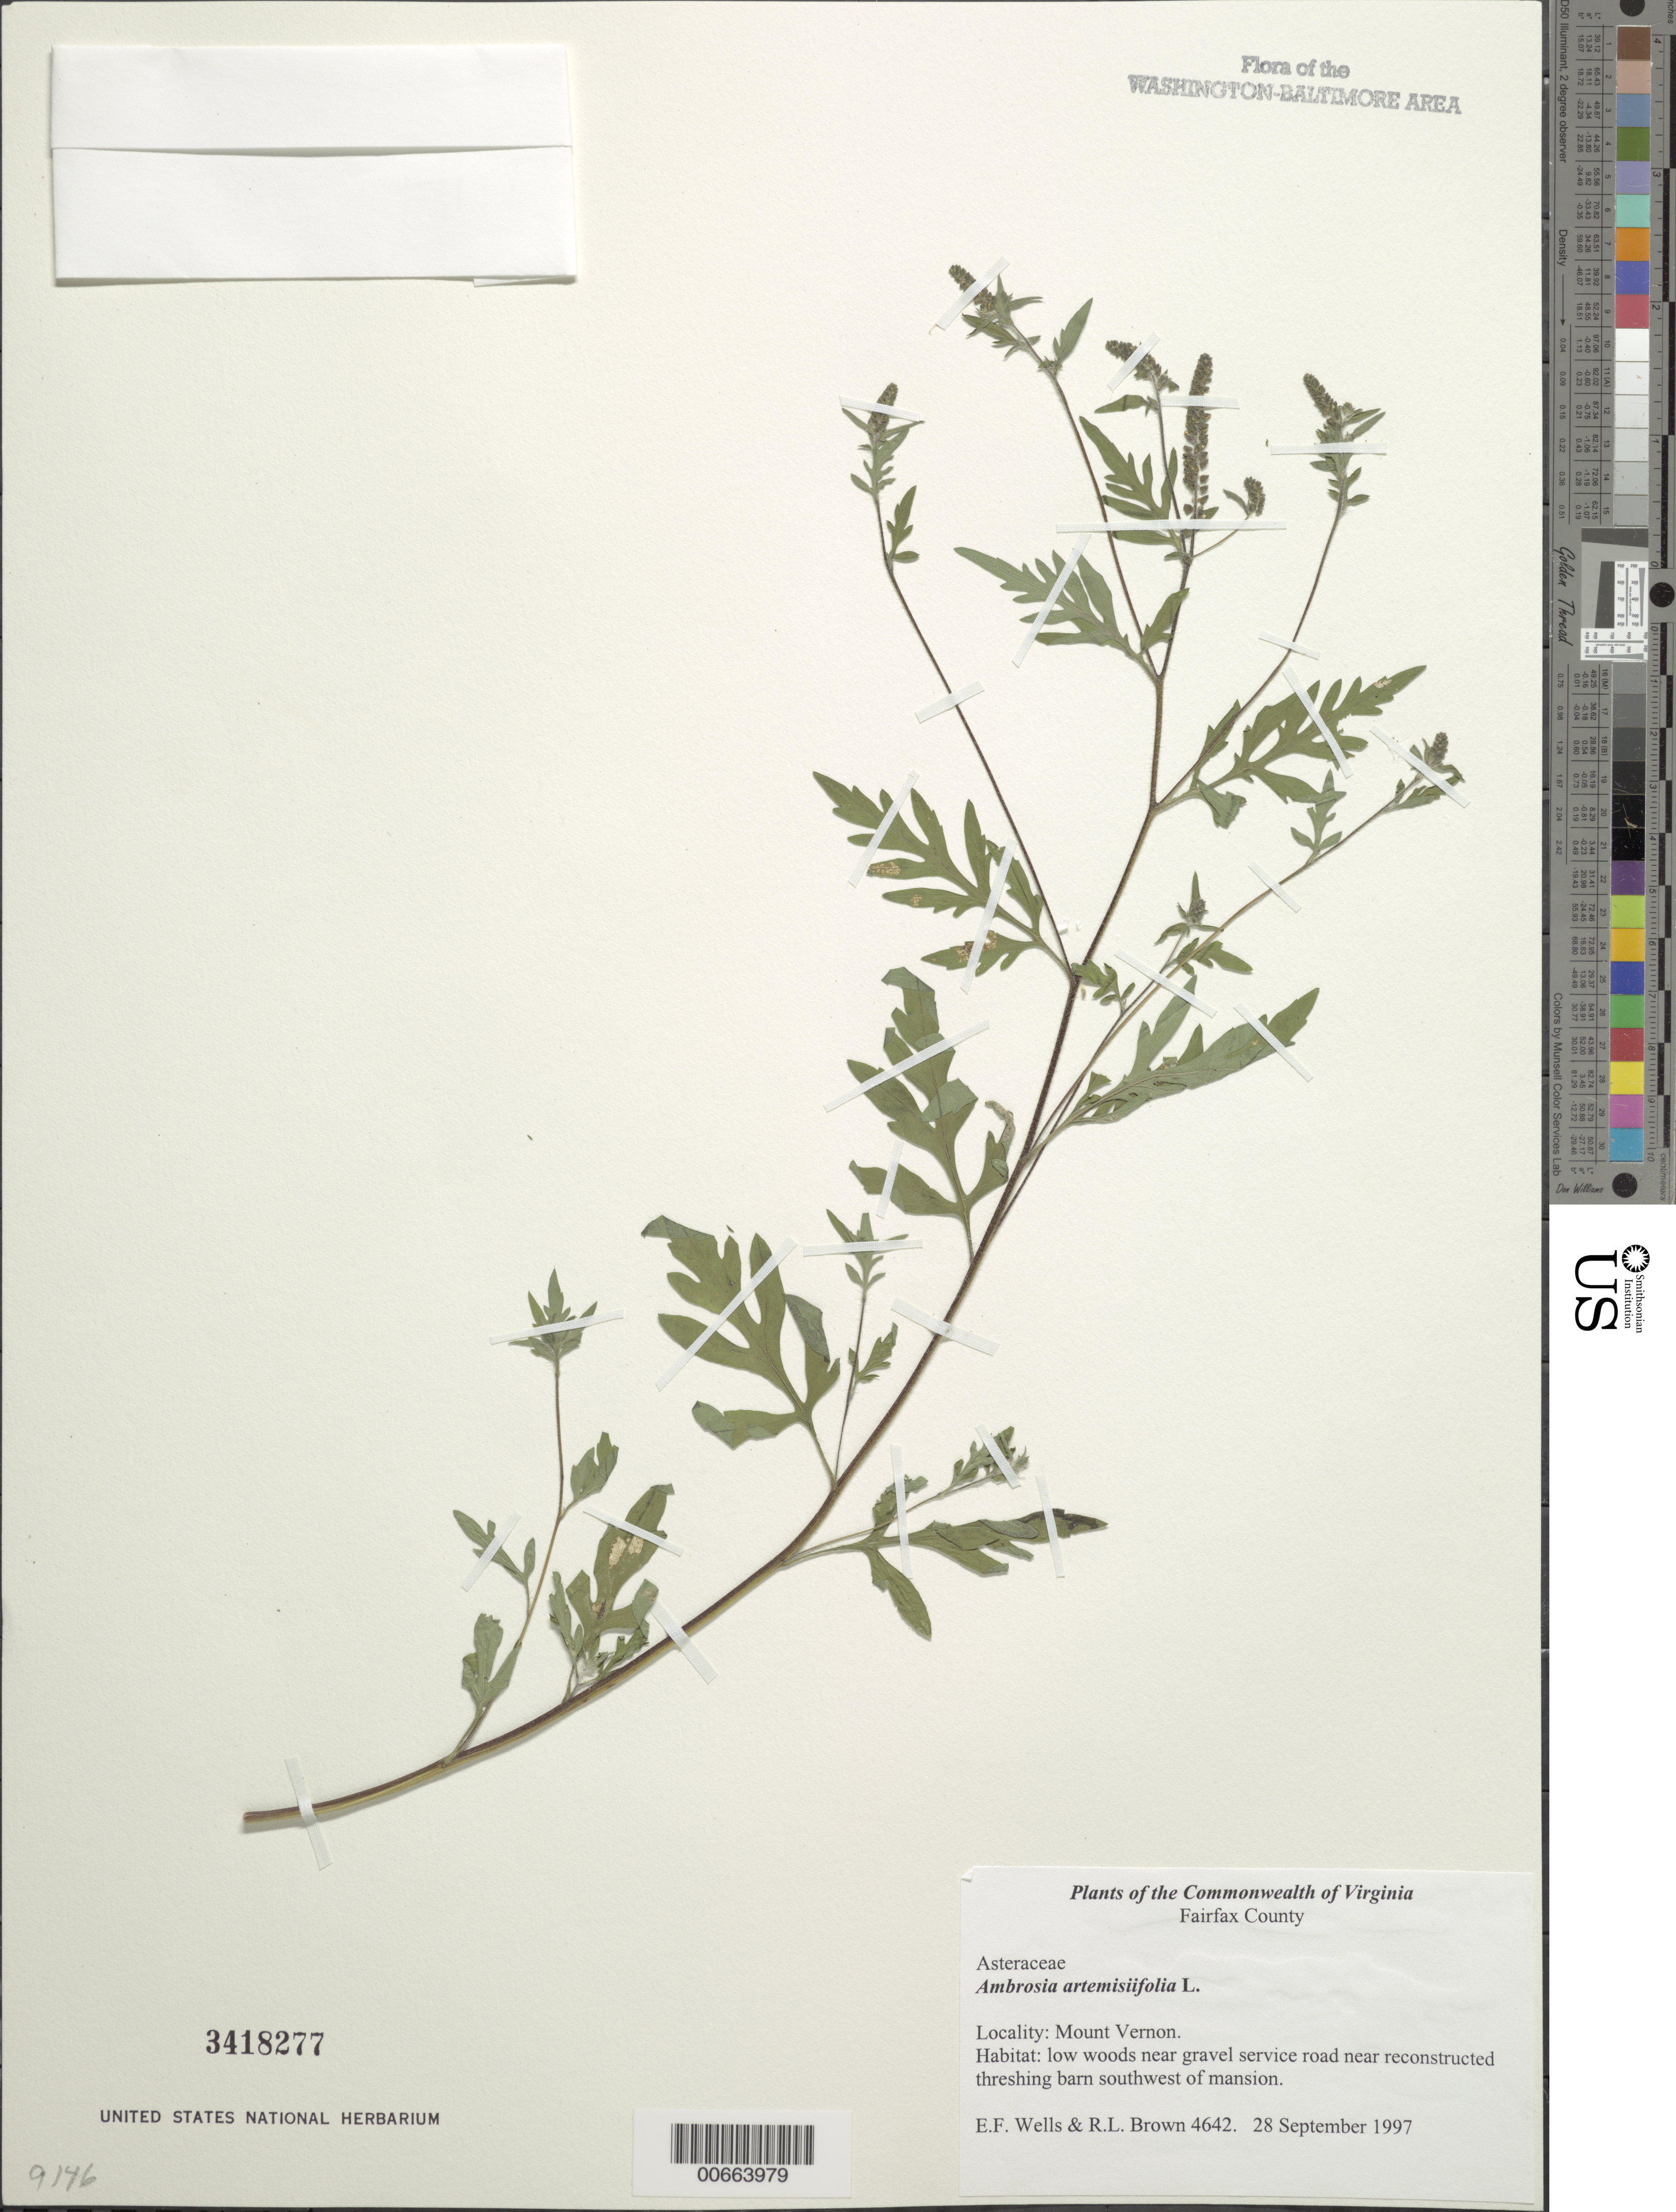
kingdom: Plantae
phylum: Tracheophyta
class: Magnoliopsida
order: Asterales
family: Asteraceae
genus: Ambrosia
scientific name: Ambrosia artemisiifolia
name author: L.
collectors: E. F. Wells & R. L. Brown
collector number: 4642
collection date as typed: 28 Sep 1997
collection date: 1997-09-28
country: United States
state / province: Virginia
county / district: Fairfax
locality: Mount Vernon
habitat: low woods near gravel service road near reconstructed threshing barn southwest of mansion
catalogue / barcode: US 3418277